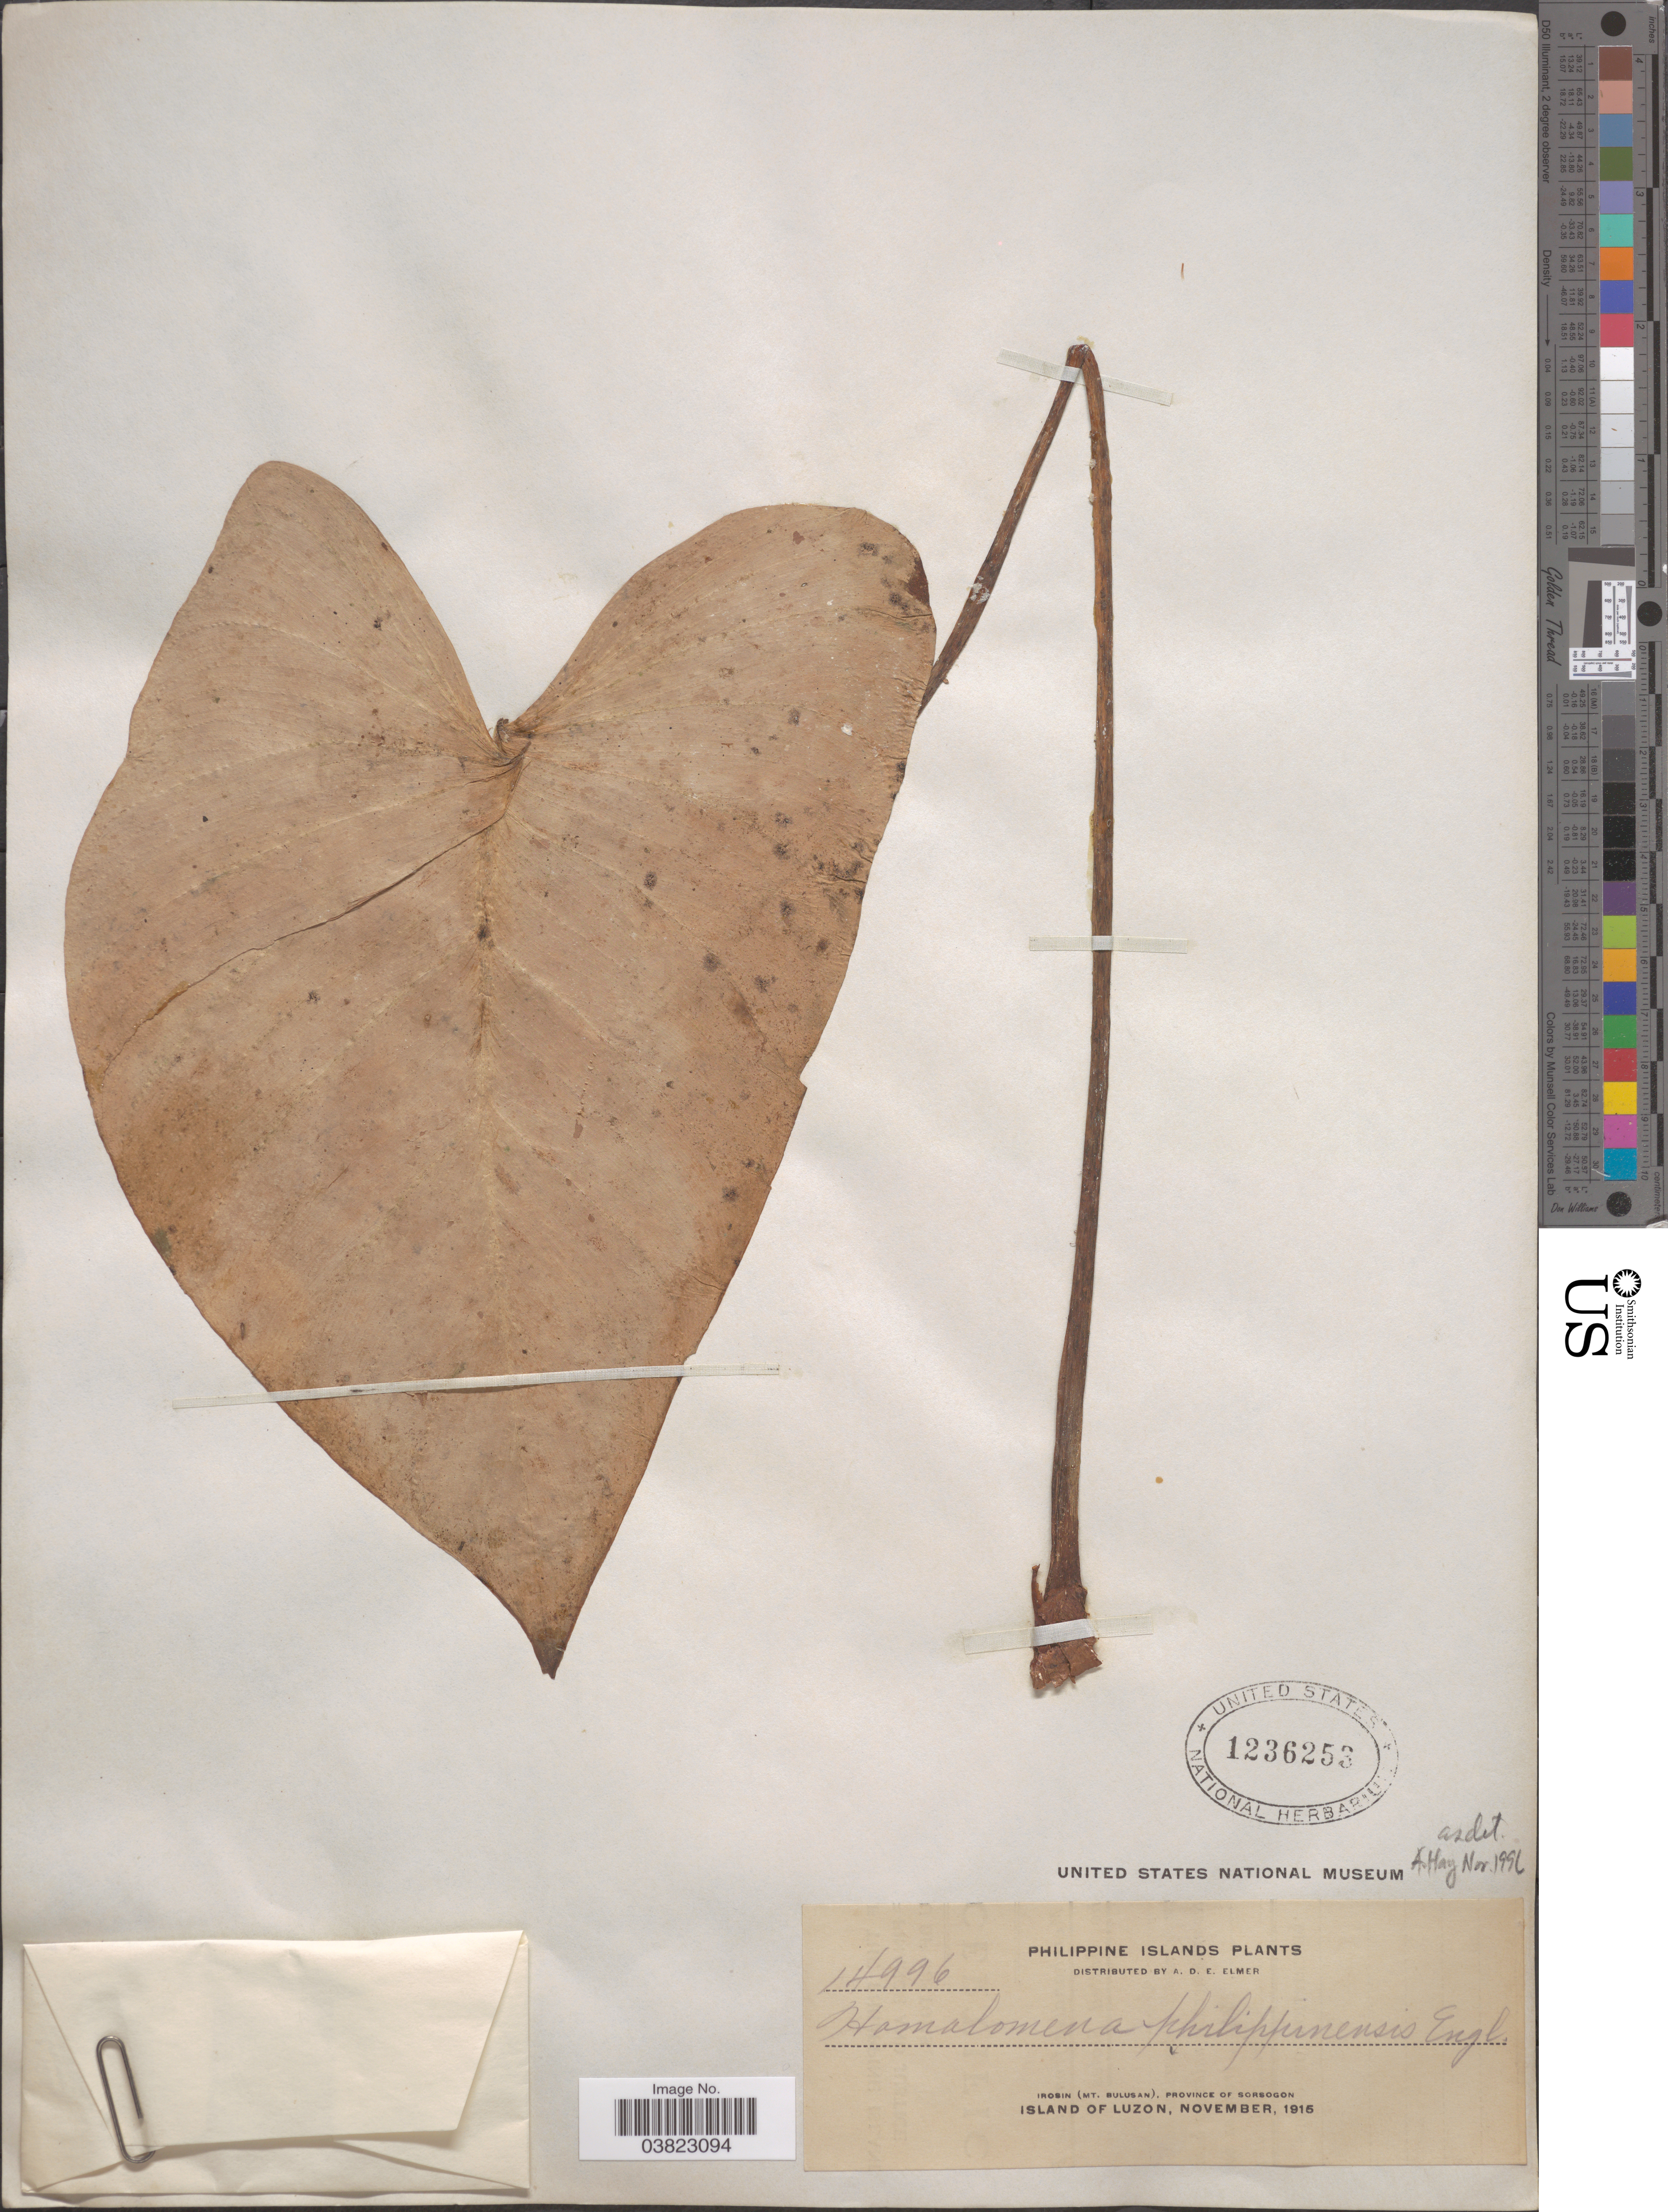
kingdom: Plantae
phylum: Tracheophyta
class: Liliopsida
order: Alismatales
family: Araceae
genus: Homalomena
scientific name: Homalomena philippinensis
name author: Engl.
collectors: A. D. E. Elmer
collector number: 14996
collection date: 1915-11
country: Philippines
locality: Philippine Islands. Irosin (Mt. Bulusan), Province of Sorsogon. Island of Luzon.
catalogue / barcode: US 1236253